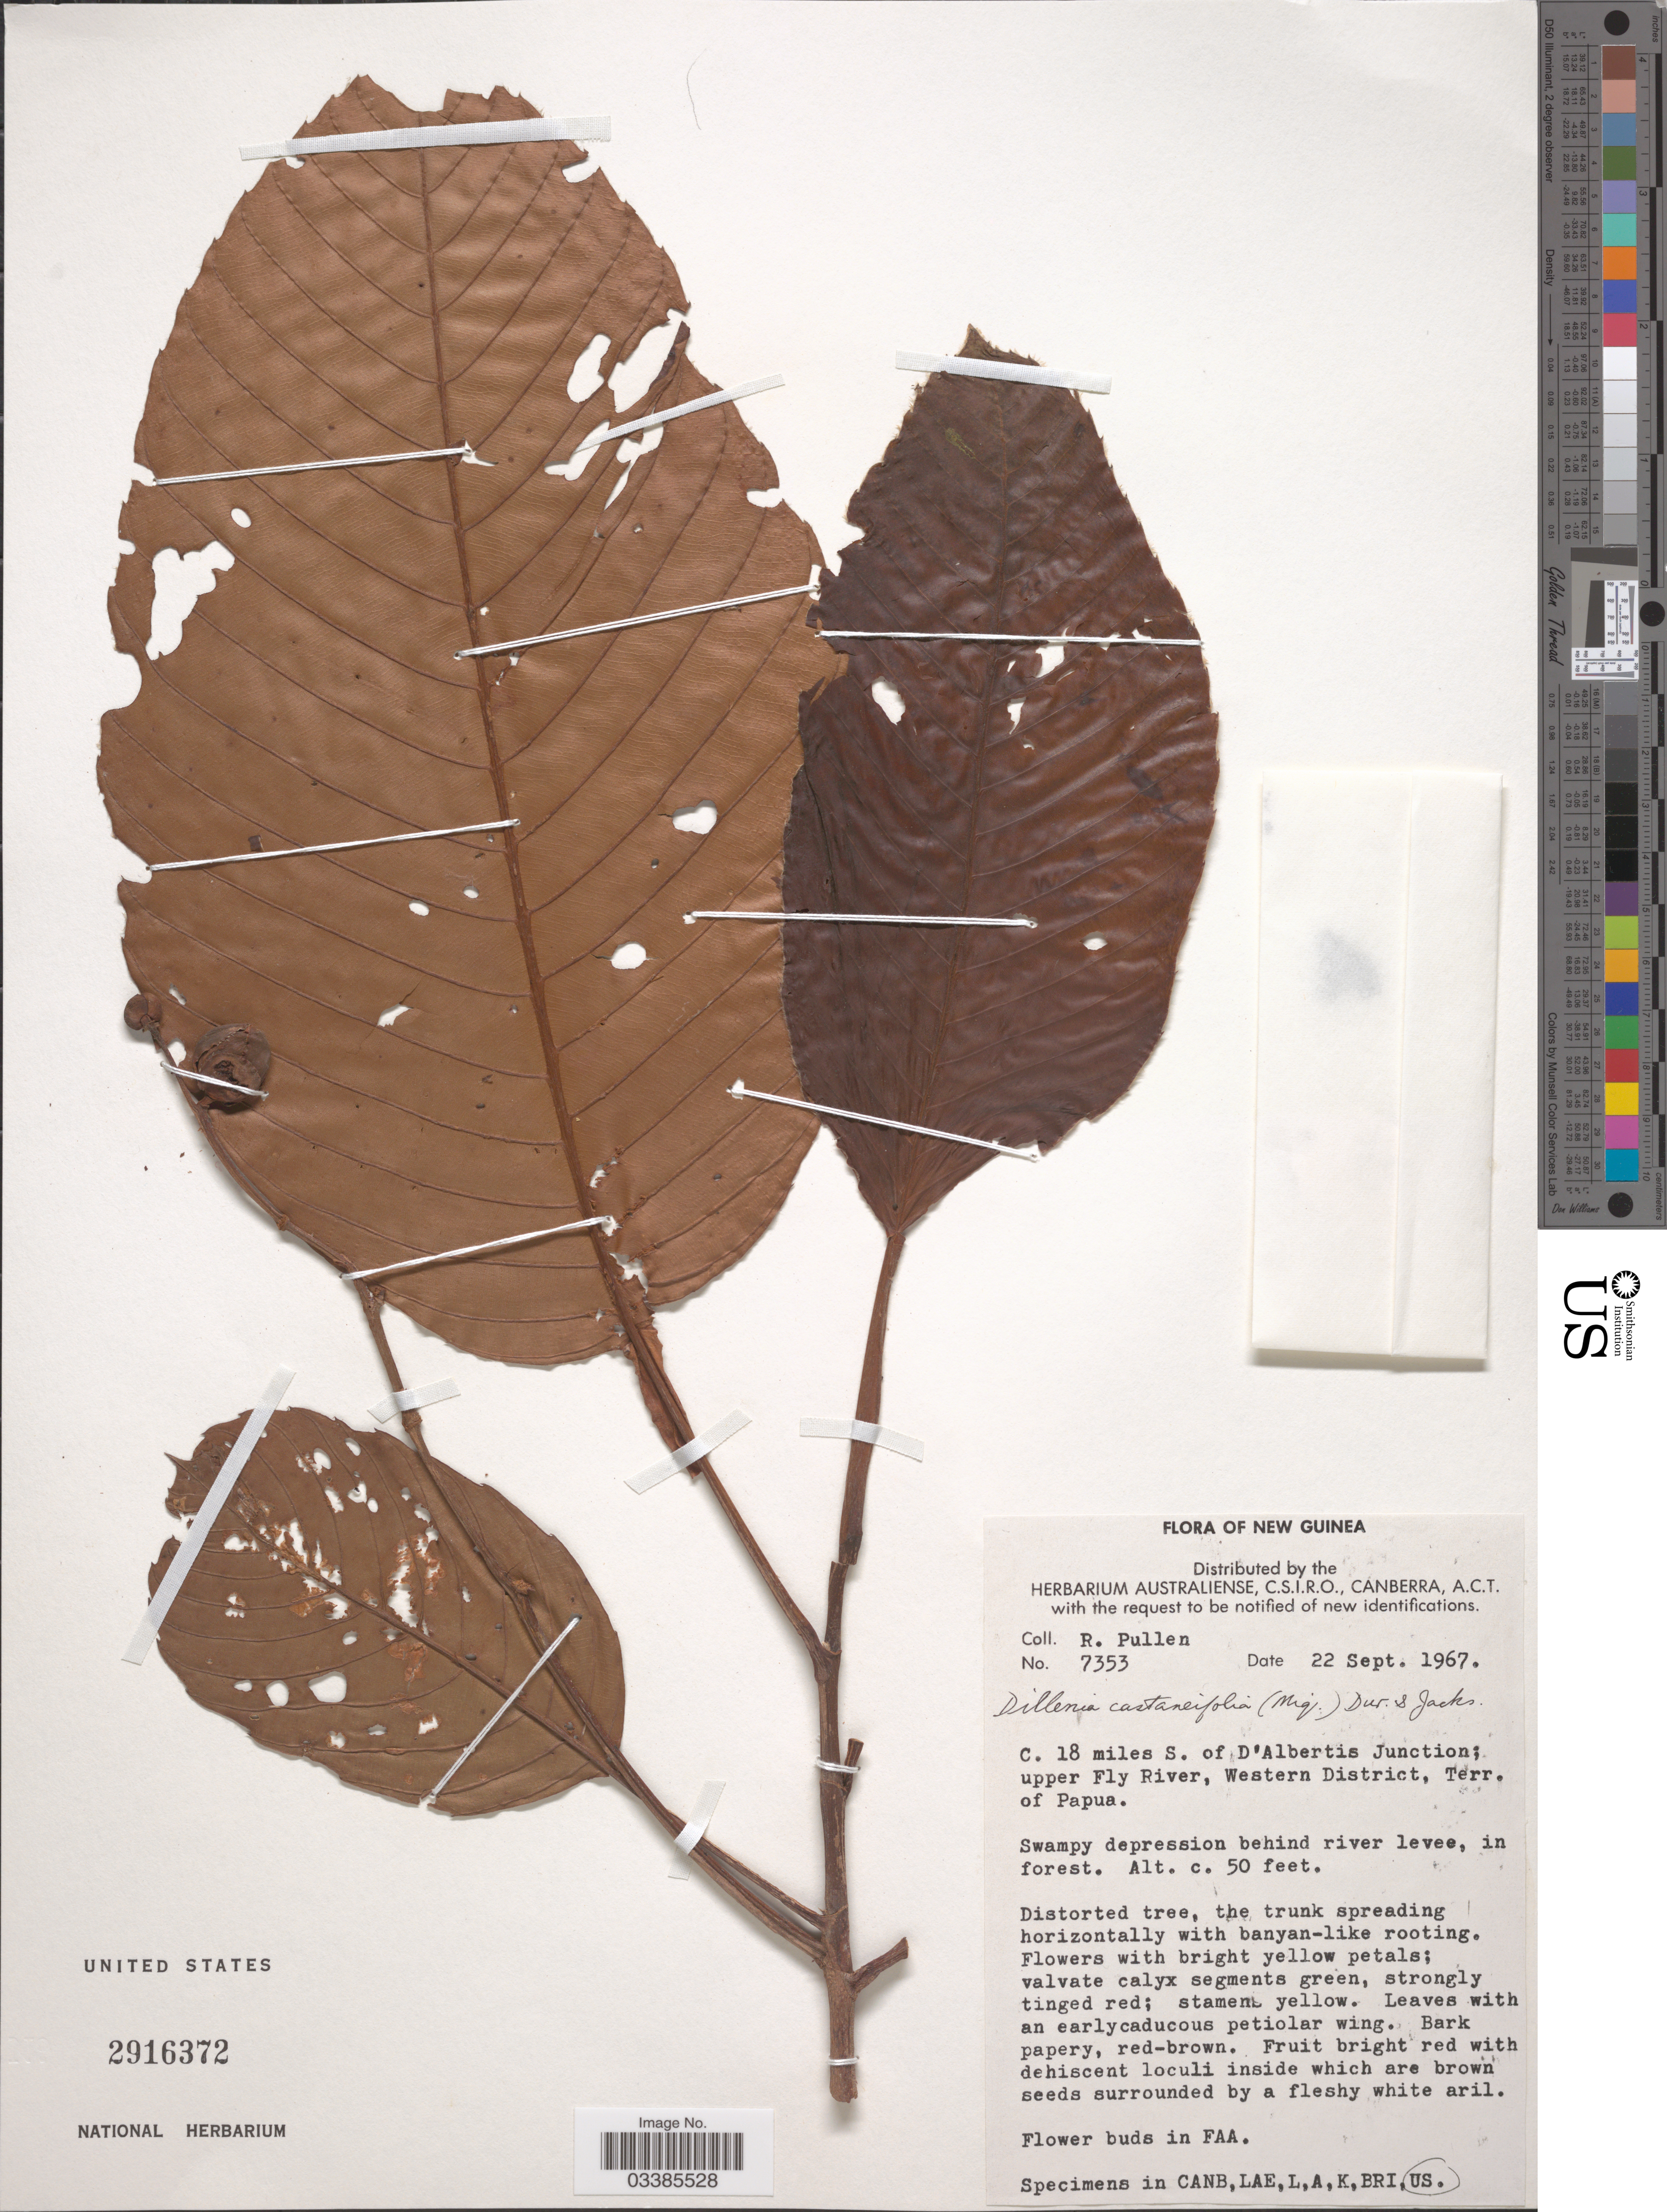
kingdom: Plantae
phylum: Tracheophyta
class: Magnoliopsida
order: Dilleniales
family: Dilleniaceae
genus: Dillenia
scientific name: Dillenia castaneifolia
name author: Martelli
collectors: R. Pullen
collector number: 7353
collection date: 1967-09-22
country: Papua New Guinea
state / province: Manus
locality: New Guinea. C. 18 miles S. of D'Albertis Junction; upper Fly River, Western District, Terr. of Papua.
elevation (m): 15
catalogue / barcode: US 2916372